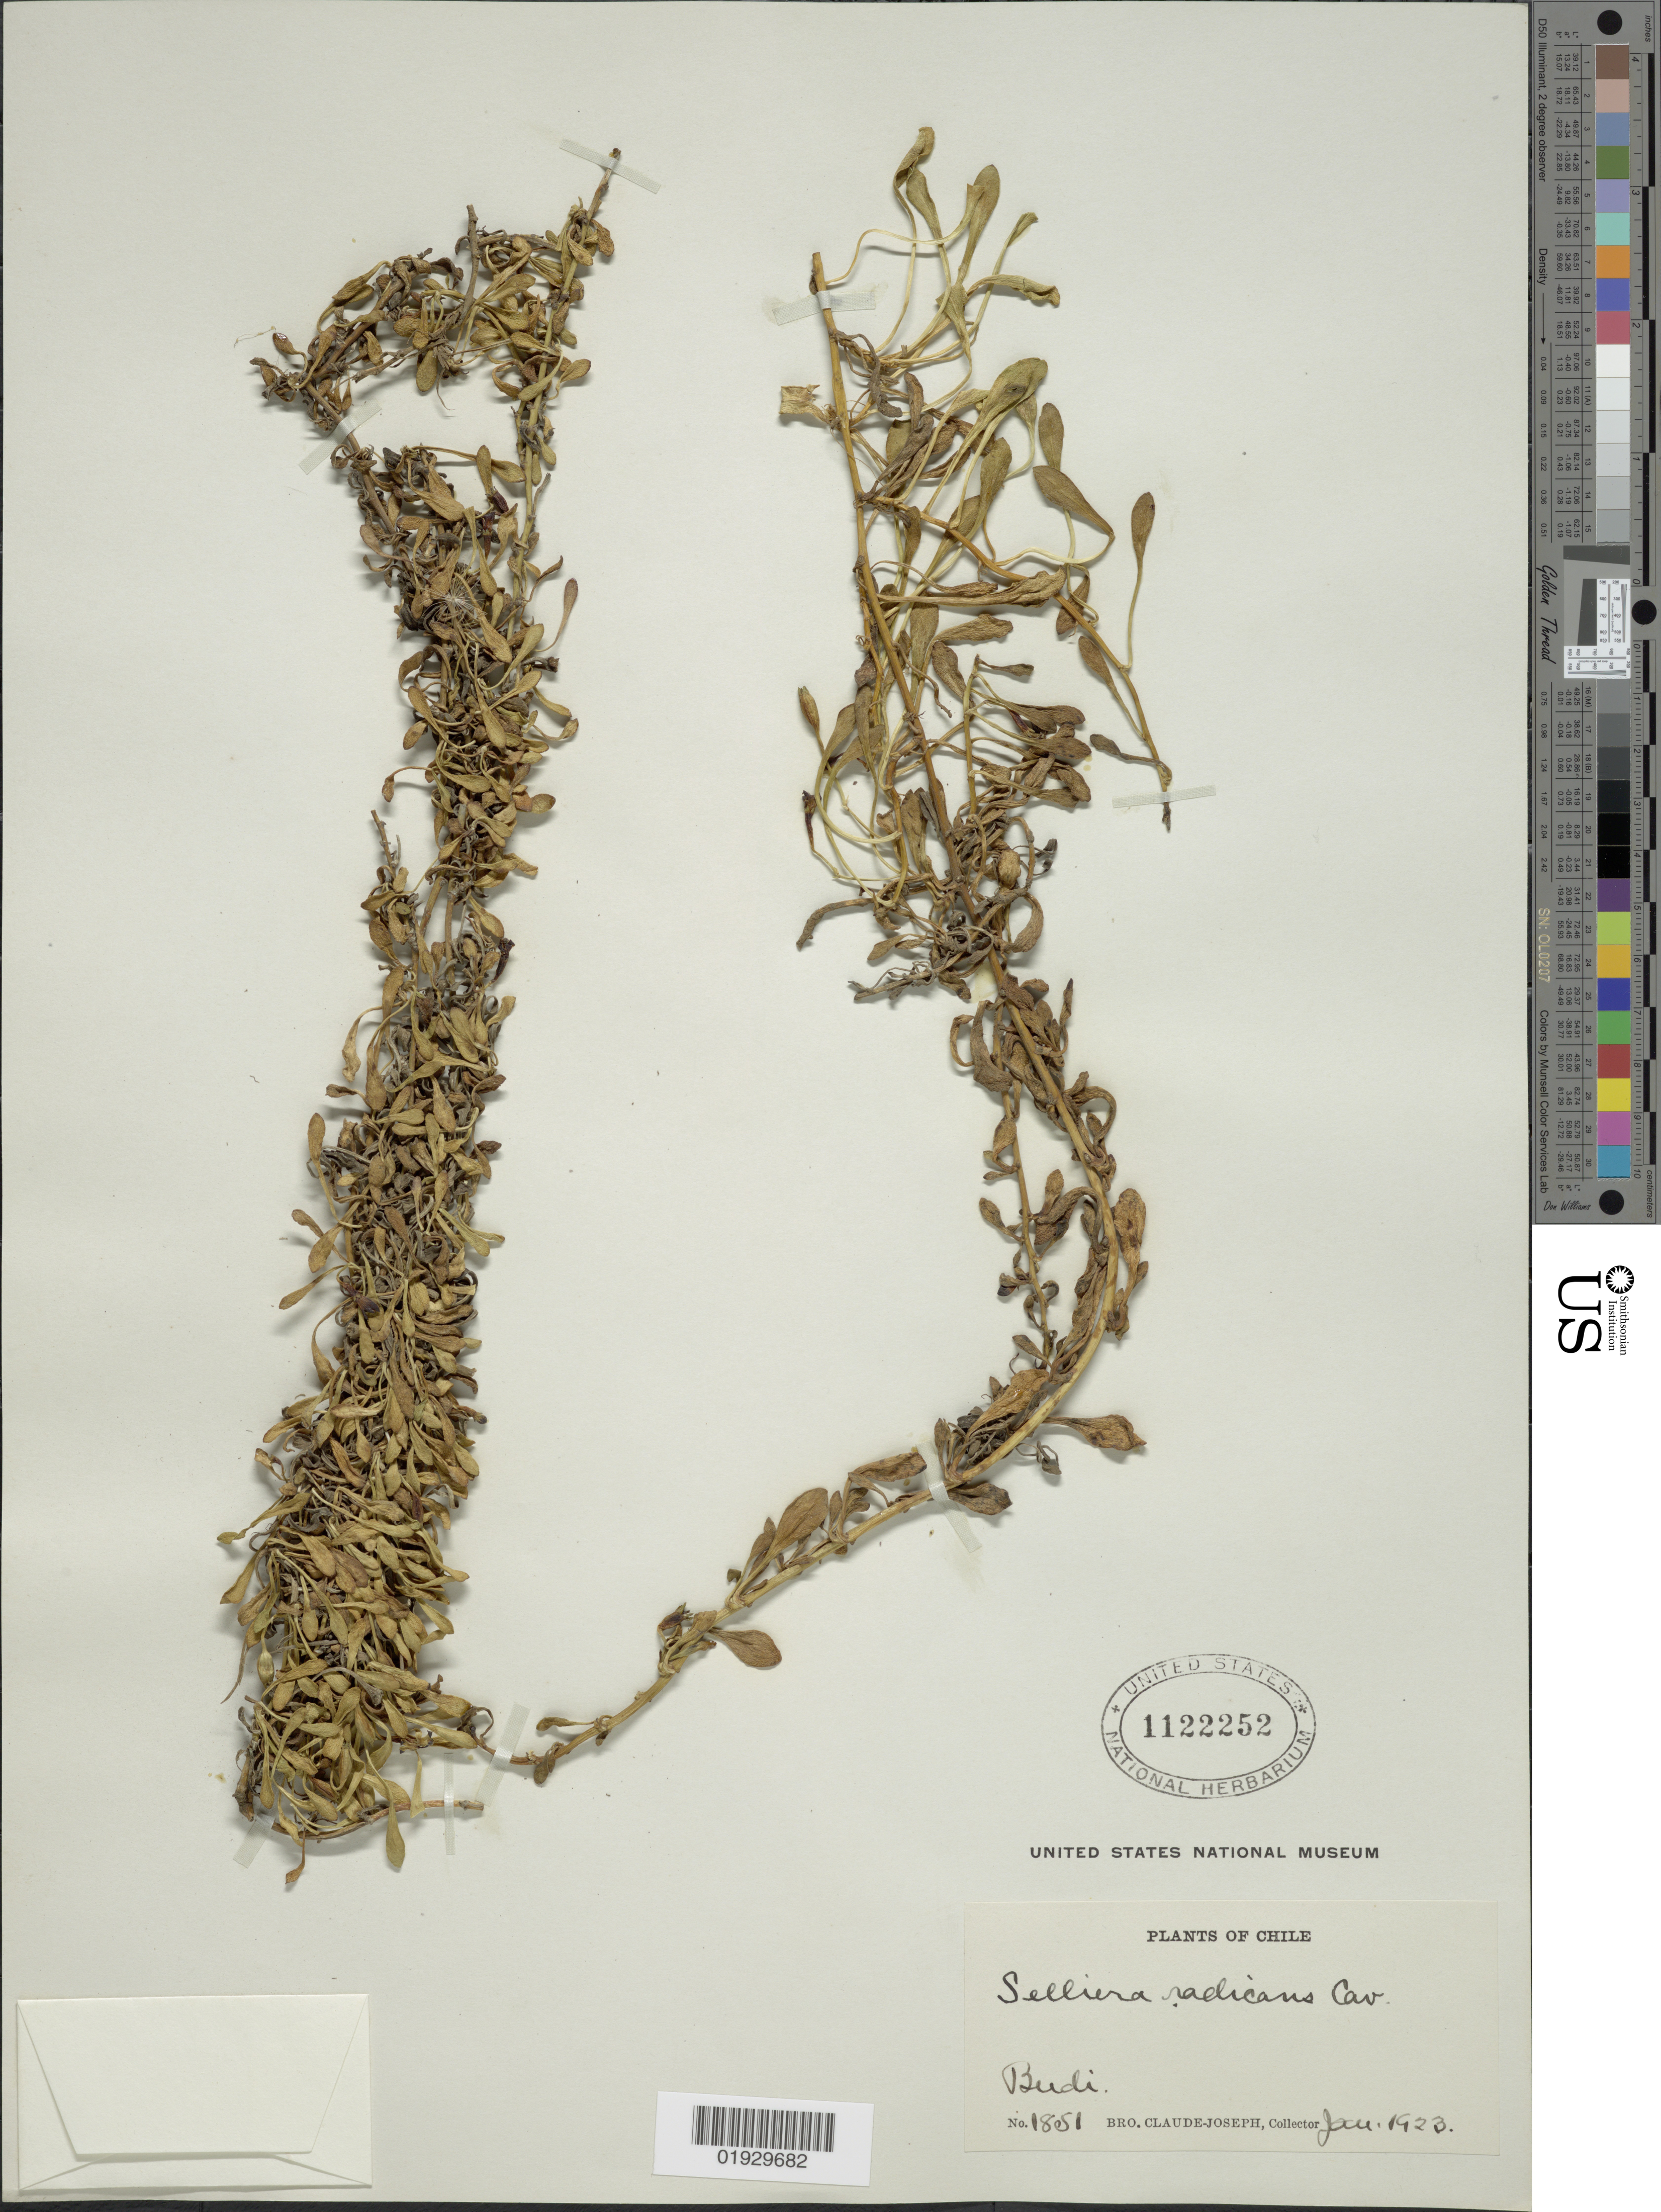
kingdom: Plantae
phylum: Tracheophyta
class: Magnoliopsida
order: Asterales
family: Goodeniaceae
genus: Selliera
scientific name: Selliera radicans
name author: Cav.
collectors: Bro. Claude-Joseph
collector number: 1851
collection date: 1923-01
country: Chile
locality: Budi.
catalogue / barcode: US 1122252